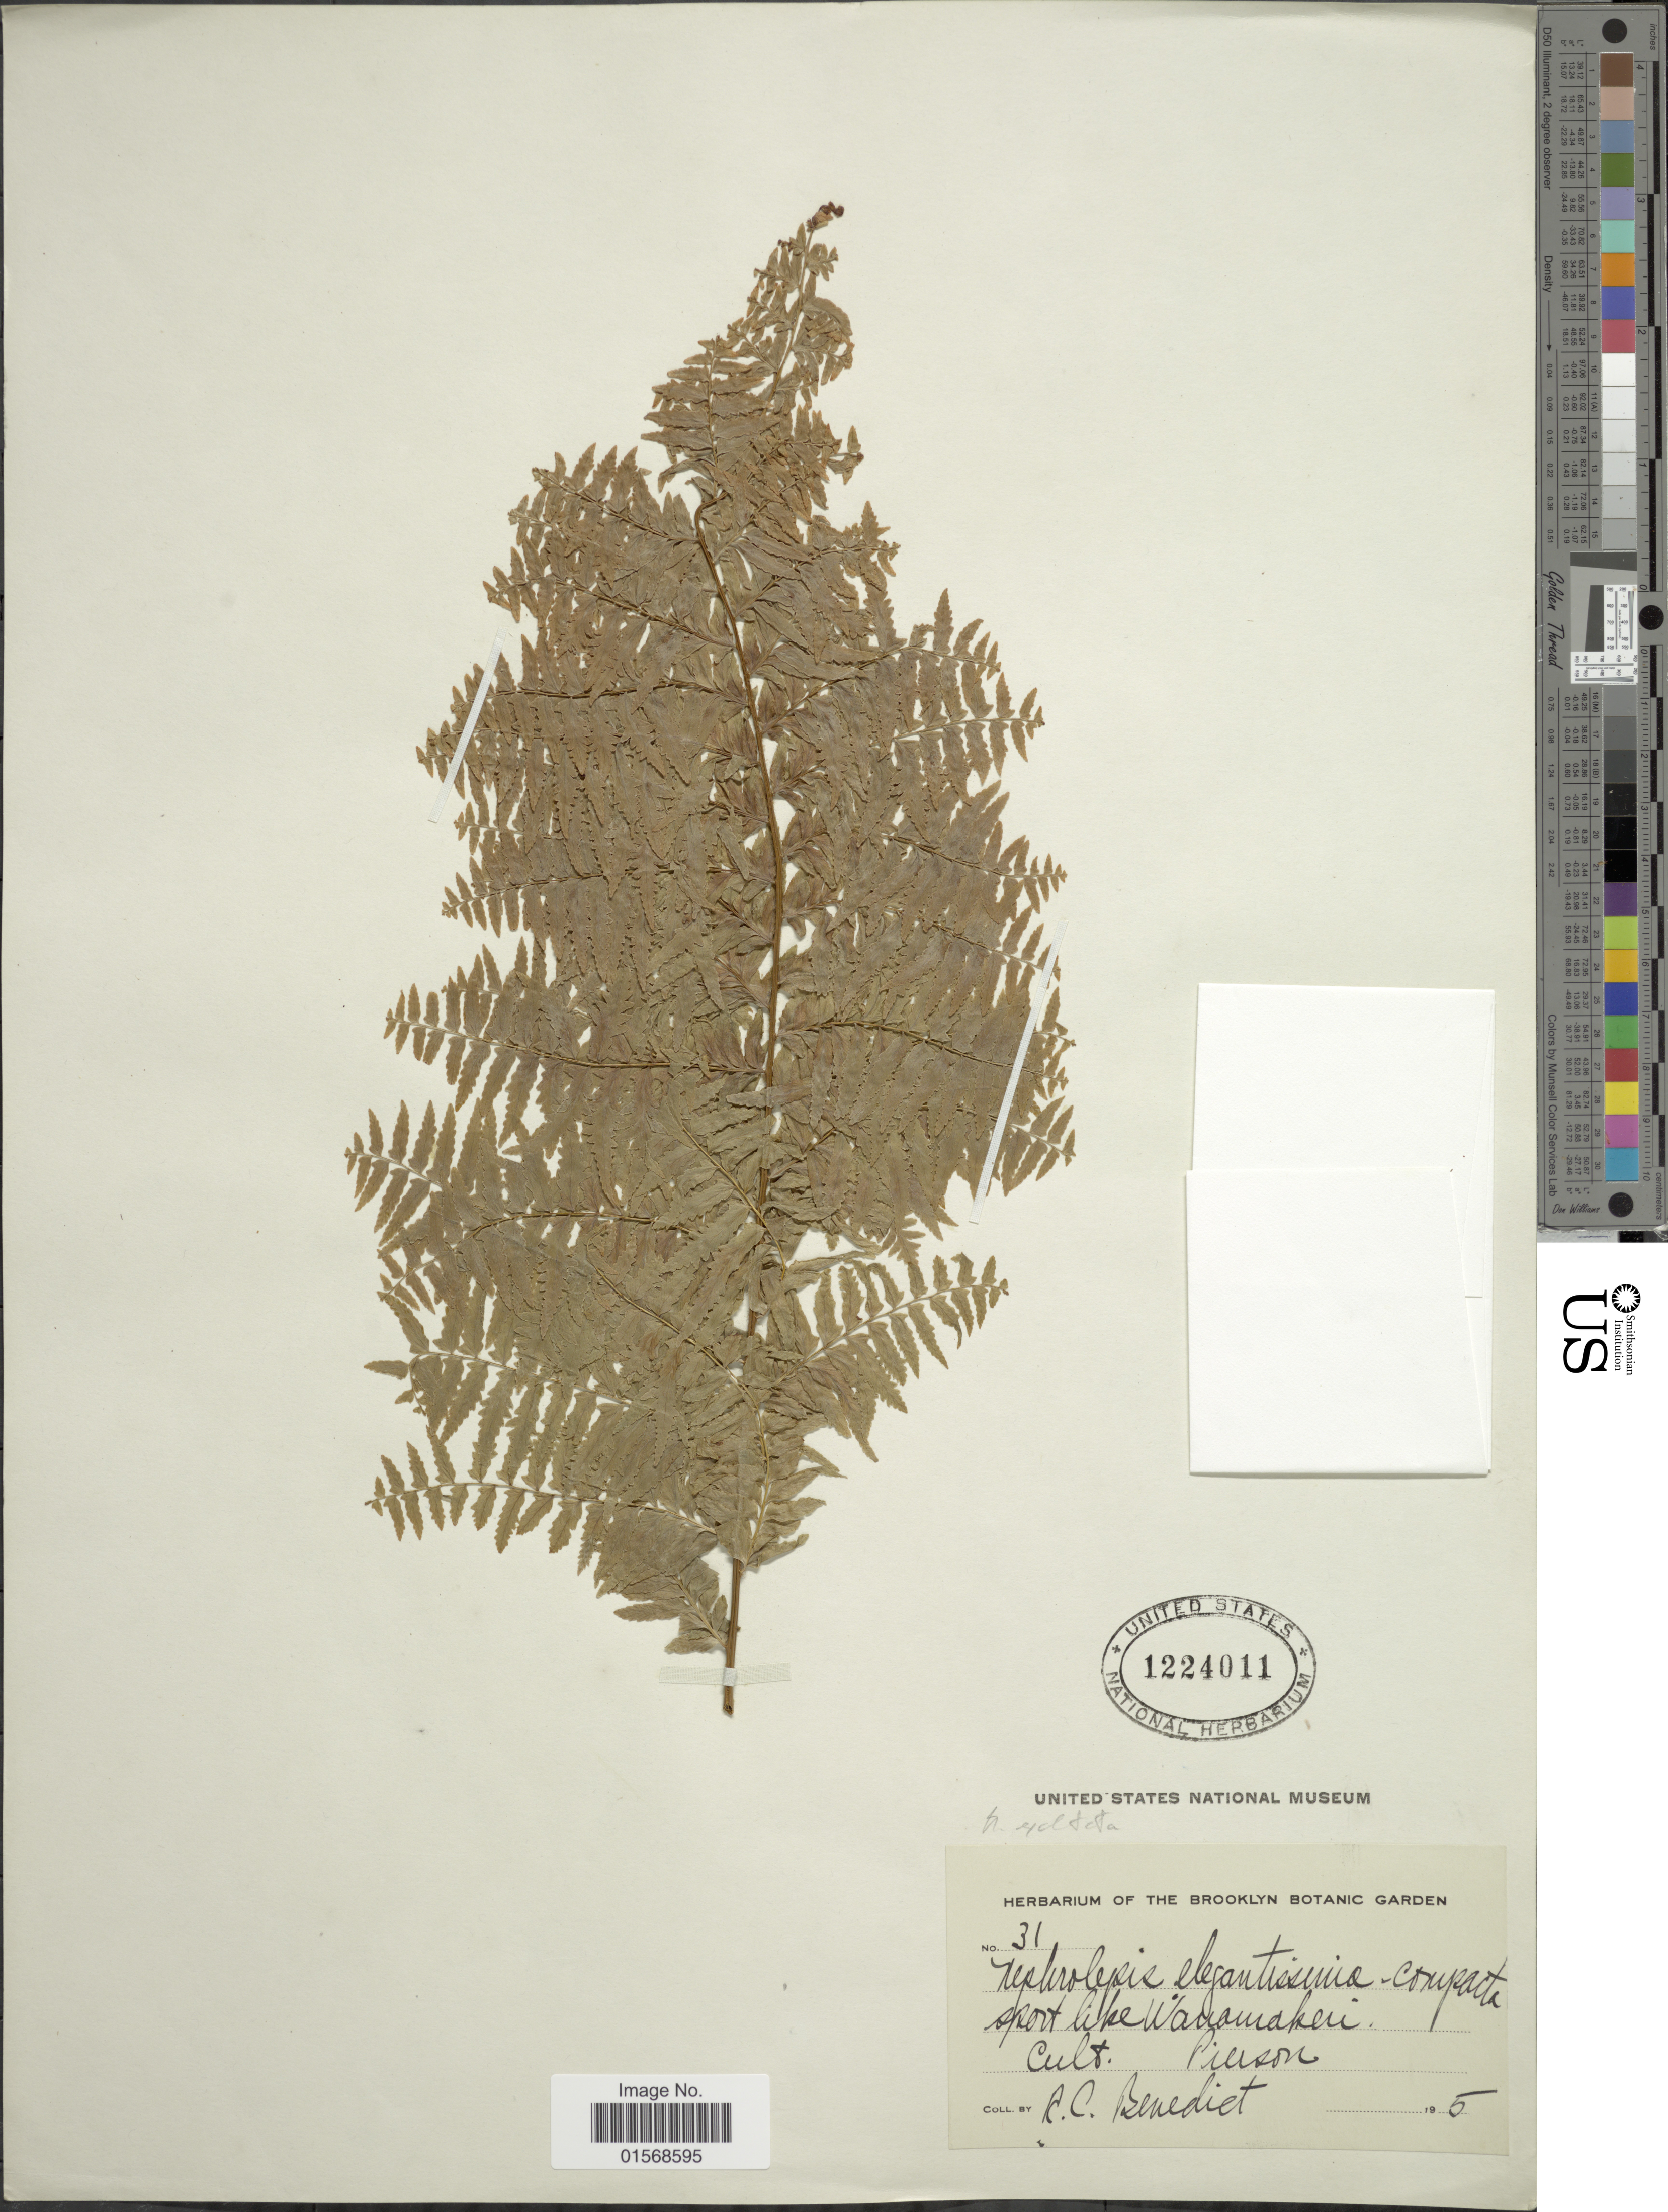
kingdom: Plantae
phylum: Tracheophyta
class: Polypodiopsida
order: Polypodiales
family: Nephrolepidaceae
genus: Nephrolepis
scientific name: Nephrolepis 'Elegantissima'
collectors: R. C. Benedict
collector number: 31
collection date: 1915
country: United States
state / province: New York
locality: Pierson.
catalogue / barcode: US 1224011